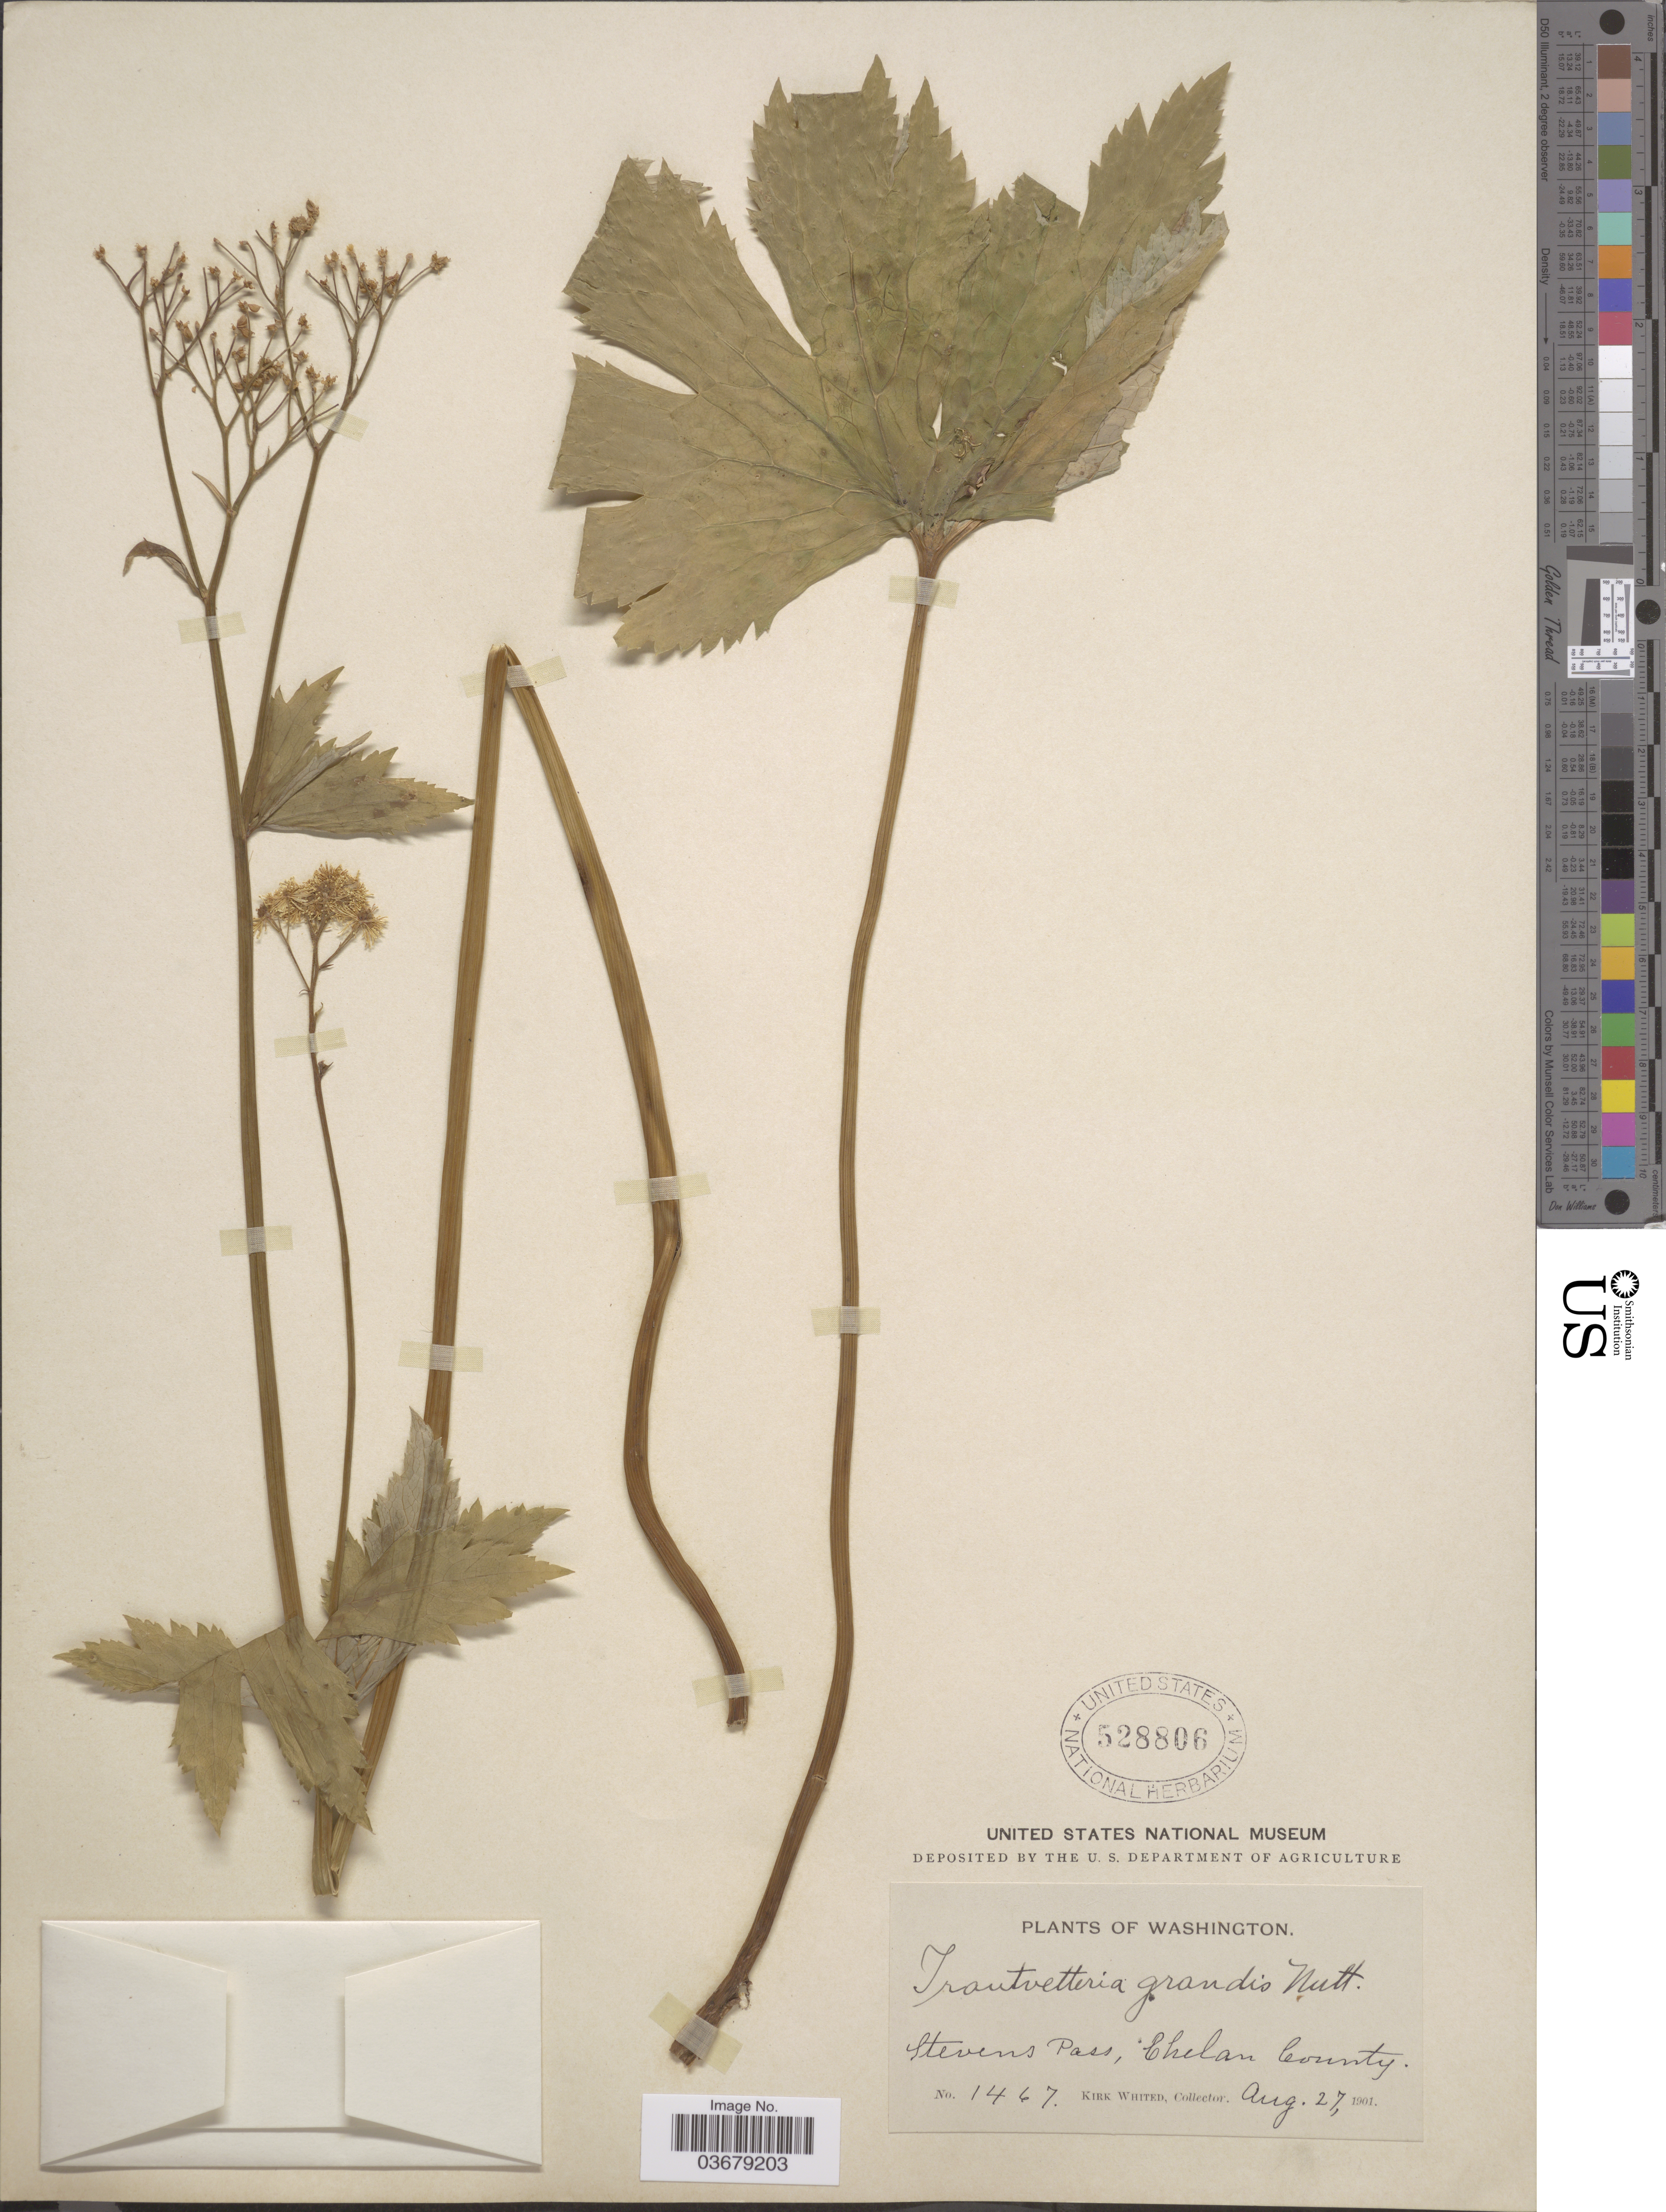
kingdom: Plantae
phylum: Tracheophyta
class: Magnoliopsida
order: Ranunculales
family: Ranunculaceae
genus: Trautvetteria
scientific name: Trautvetteria caroliniensis var. grandis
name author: (Water) Vail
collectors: K. Whited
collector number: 1467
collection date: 1901-08-27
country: United States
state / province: Washington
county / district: Chelan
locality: Stevens Pass, Chelan County.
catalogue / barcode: US 528806